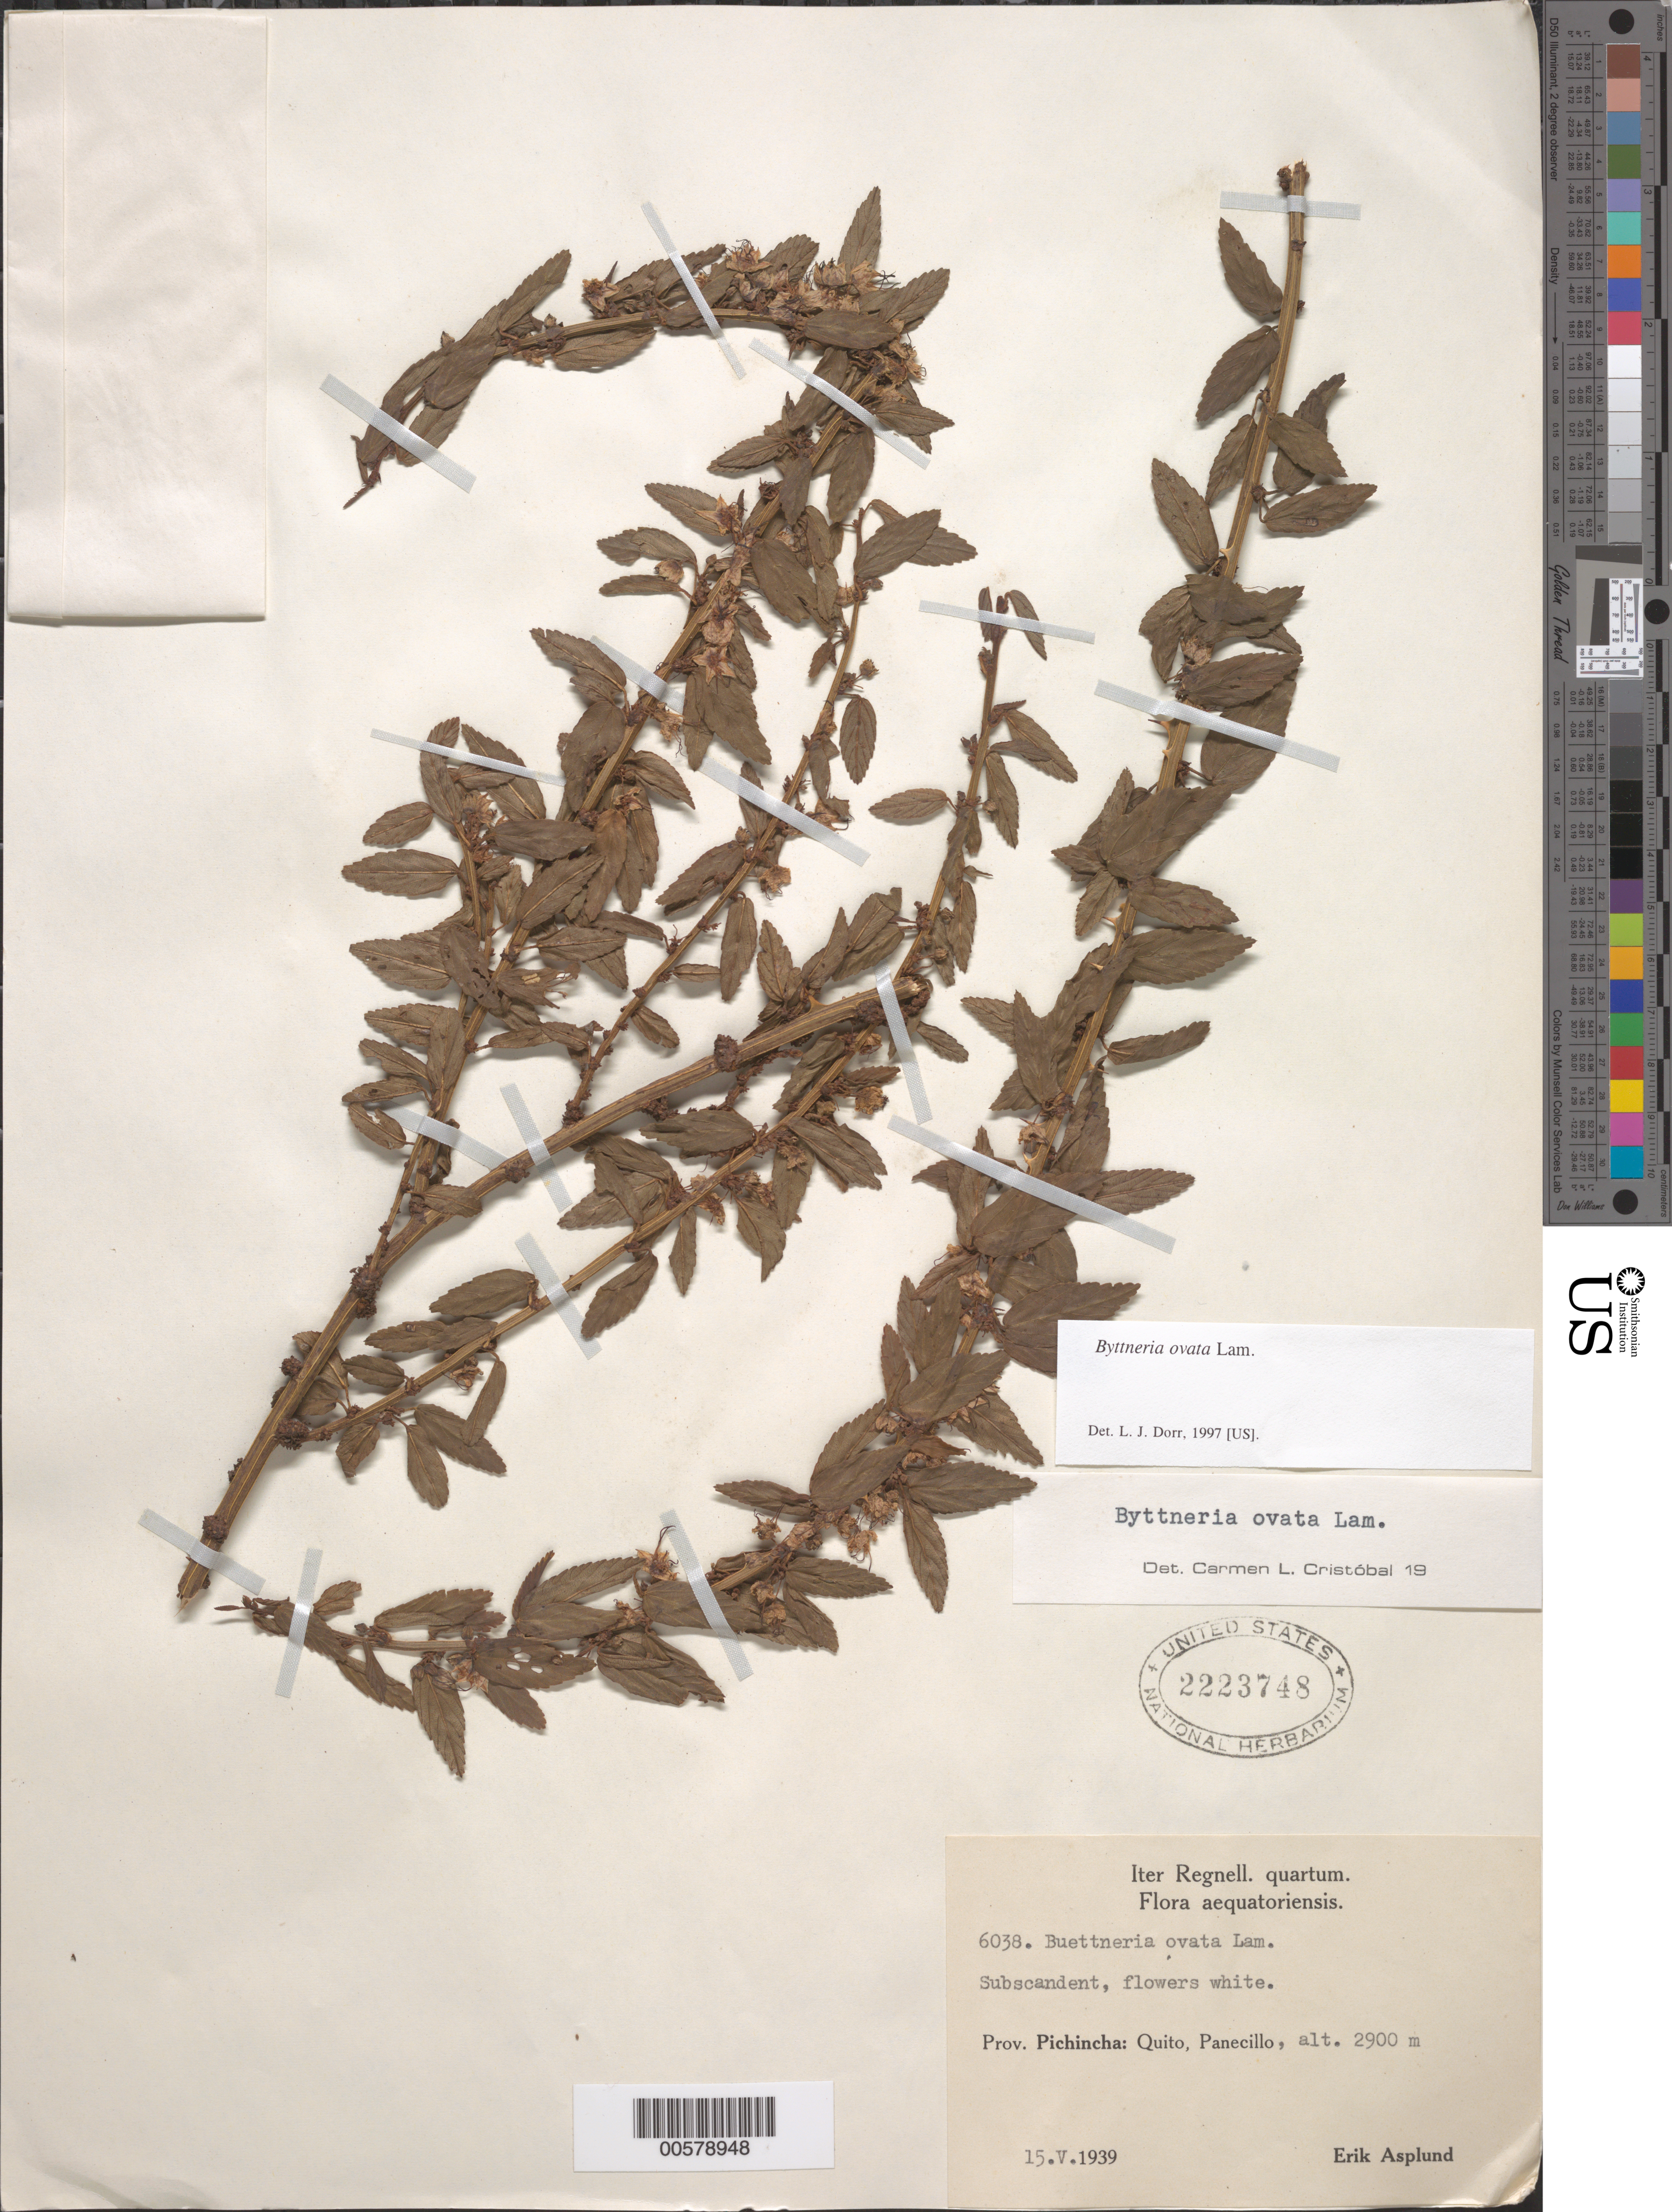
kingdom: Plantae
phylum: Tracheophyta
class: Magnoliopsida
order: Malvales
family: Malvaceae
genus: Byttneria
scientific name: Byttneria ovata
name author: Lam.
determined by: Cristóbal, C. L.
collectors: E. Asplund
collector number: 6038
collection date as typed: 15 May 1939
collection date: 1939-05-15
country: Ecuador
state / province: Pichincha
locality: Quito, Panecillo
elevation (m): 2900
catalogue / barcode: US 2223748